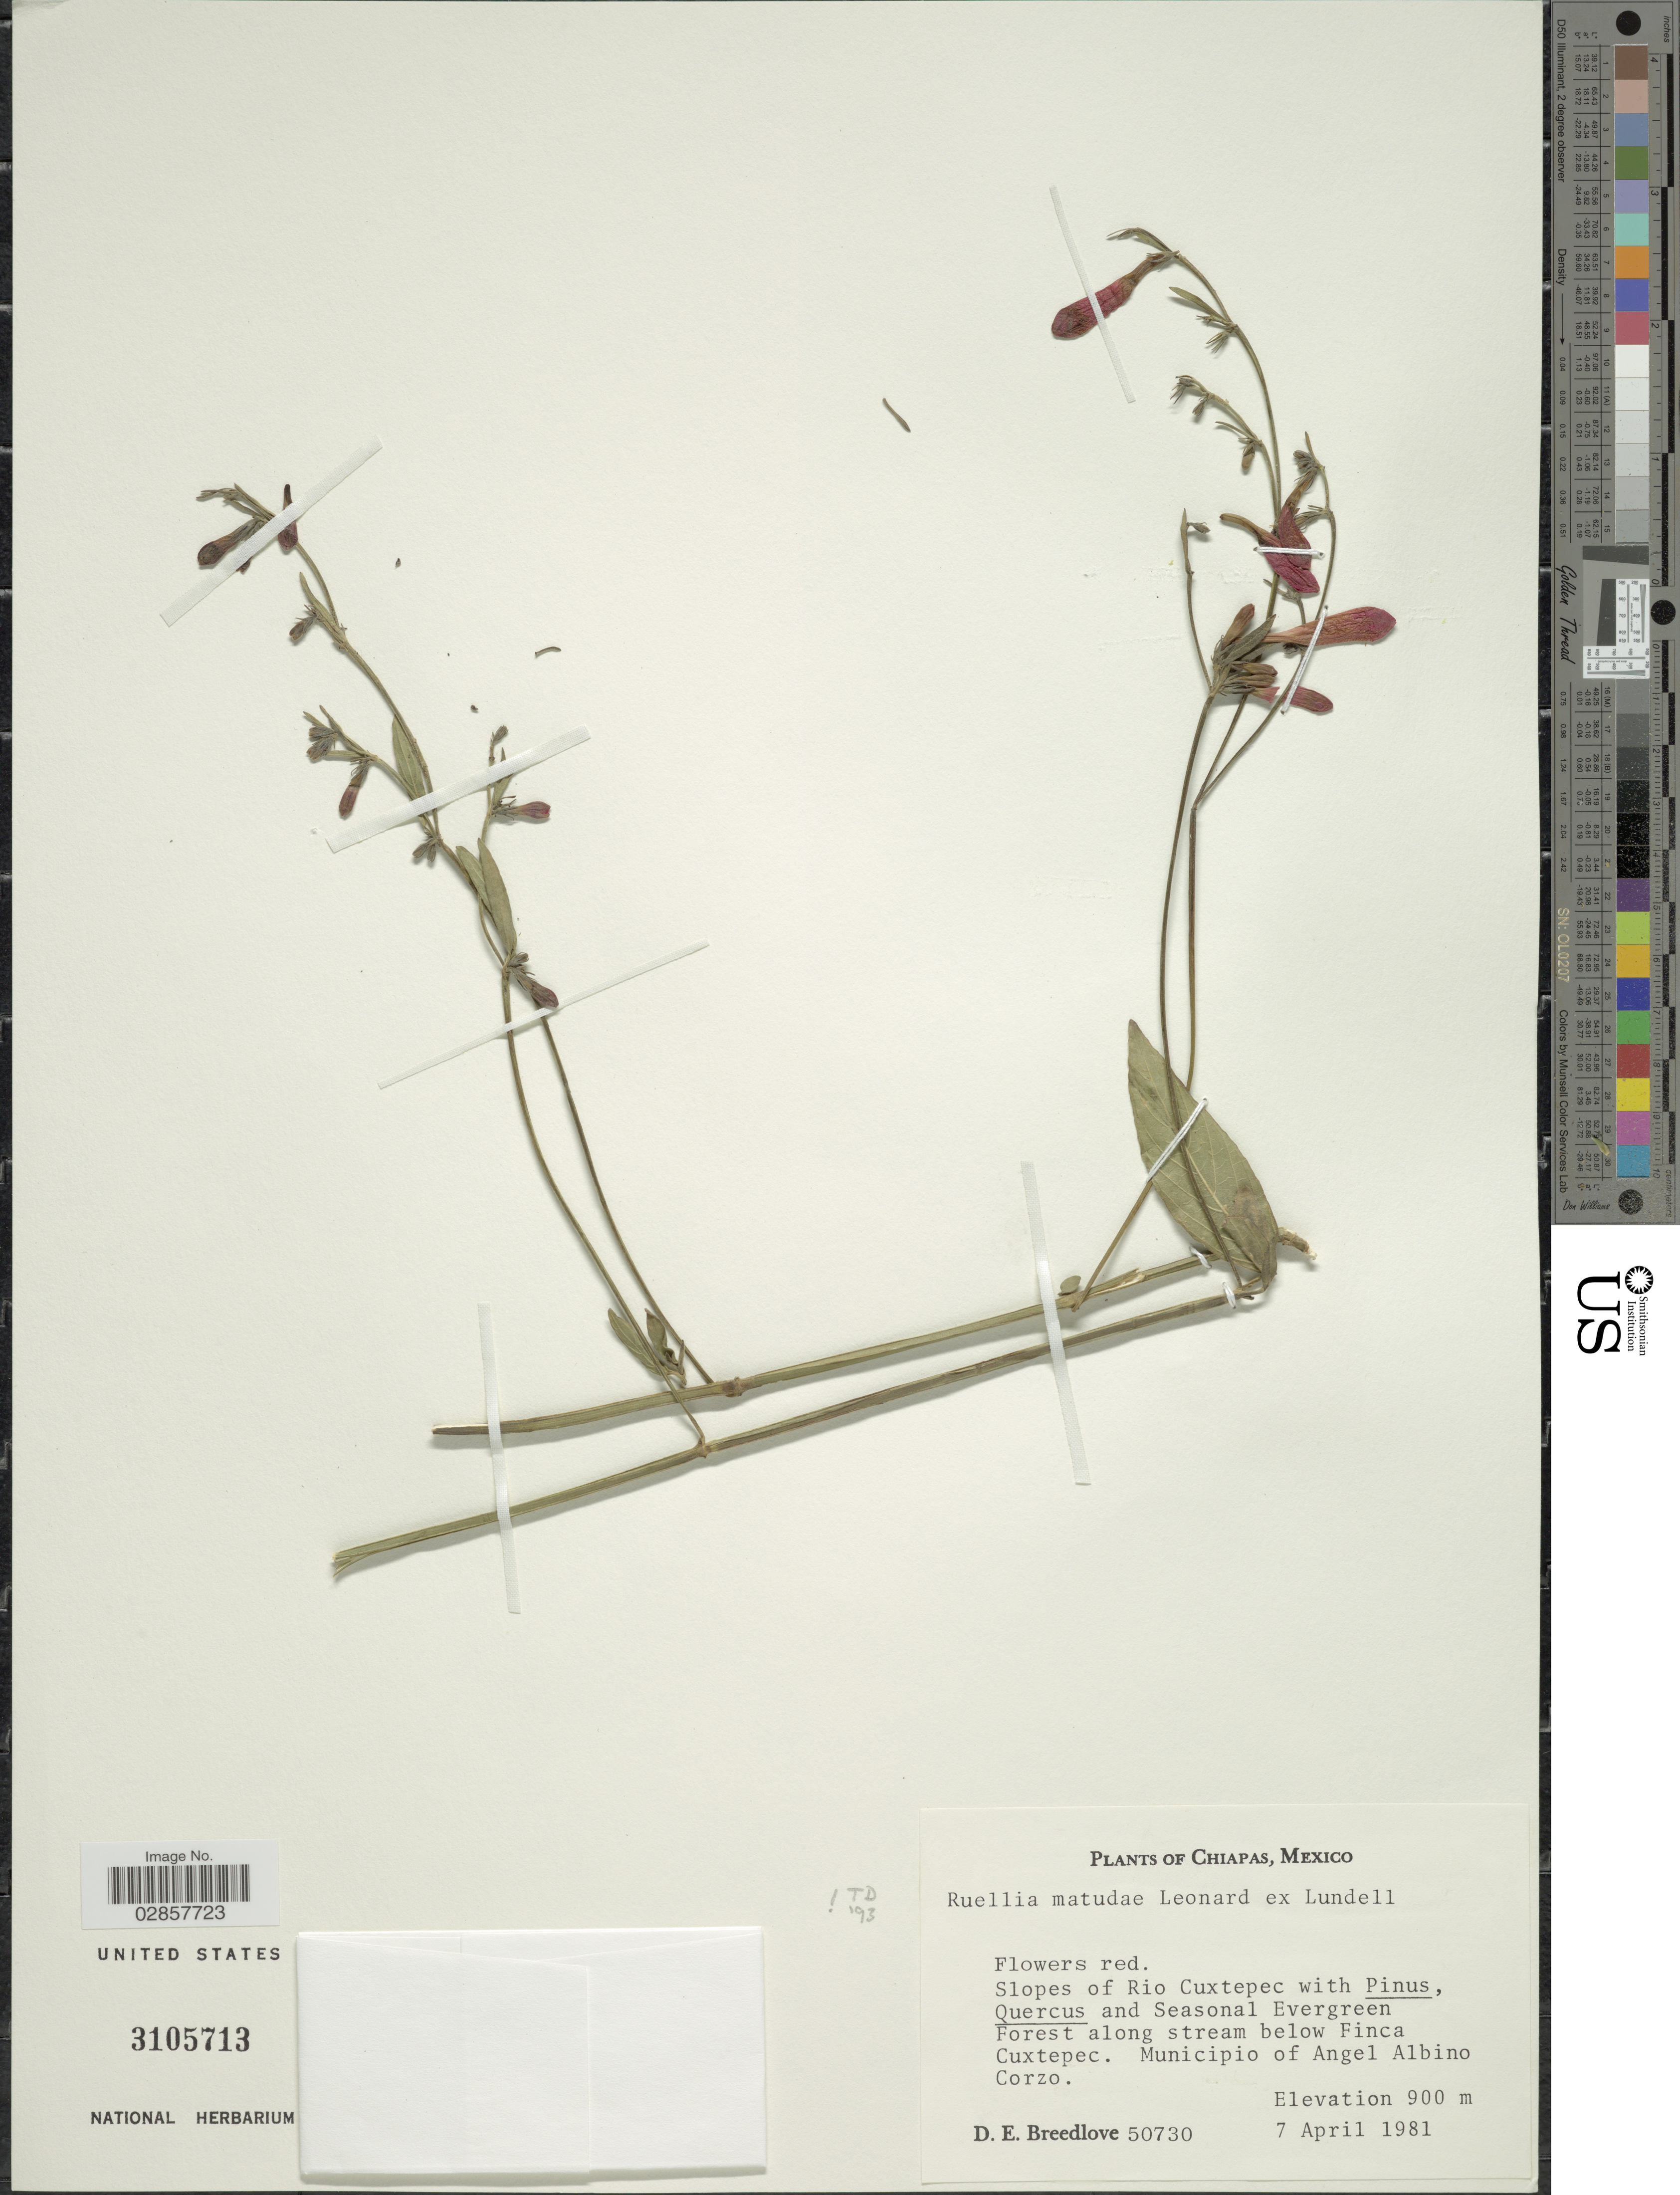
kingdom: Plantae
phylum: Tracheophyta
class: Magnoliopsida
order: Lamiales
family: Acanthaceae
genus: Ruellia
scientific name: Ruellia matudae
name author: Leonard in Lundell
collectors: D. E. Breedlove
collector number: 50730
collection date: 1981-04-07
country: Mexico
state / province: Chiapas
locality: Slopes of Rio Cuxtepec, Forest along Stream below Finca Cuxtepec, Municipio of Angel Albino Corzo.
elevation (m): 900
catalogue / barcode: US 3105713